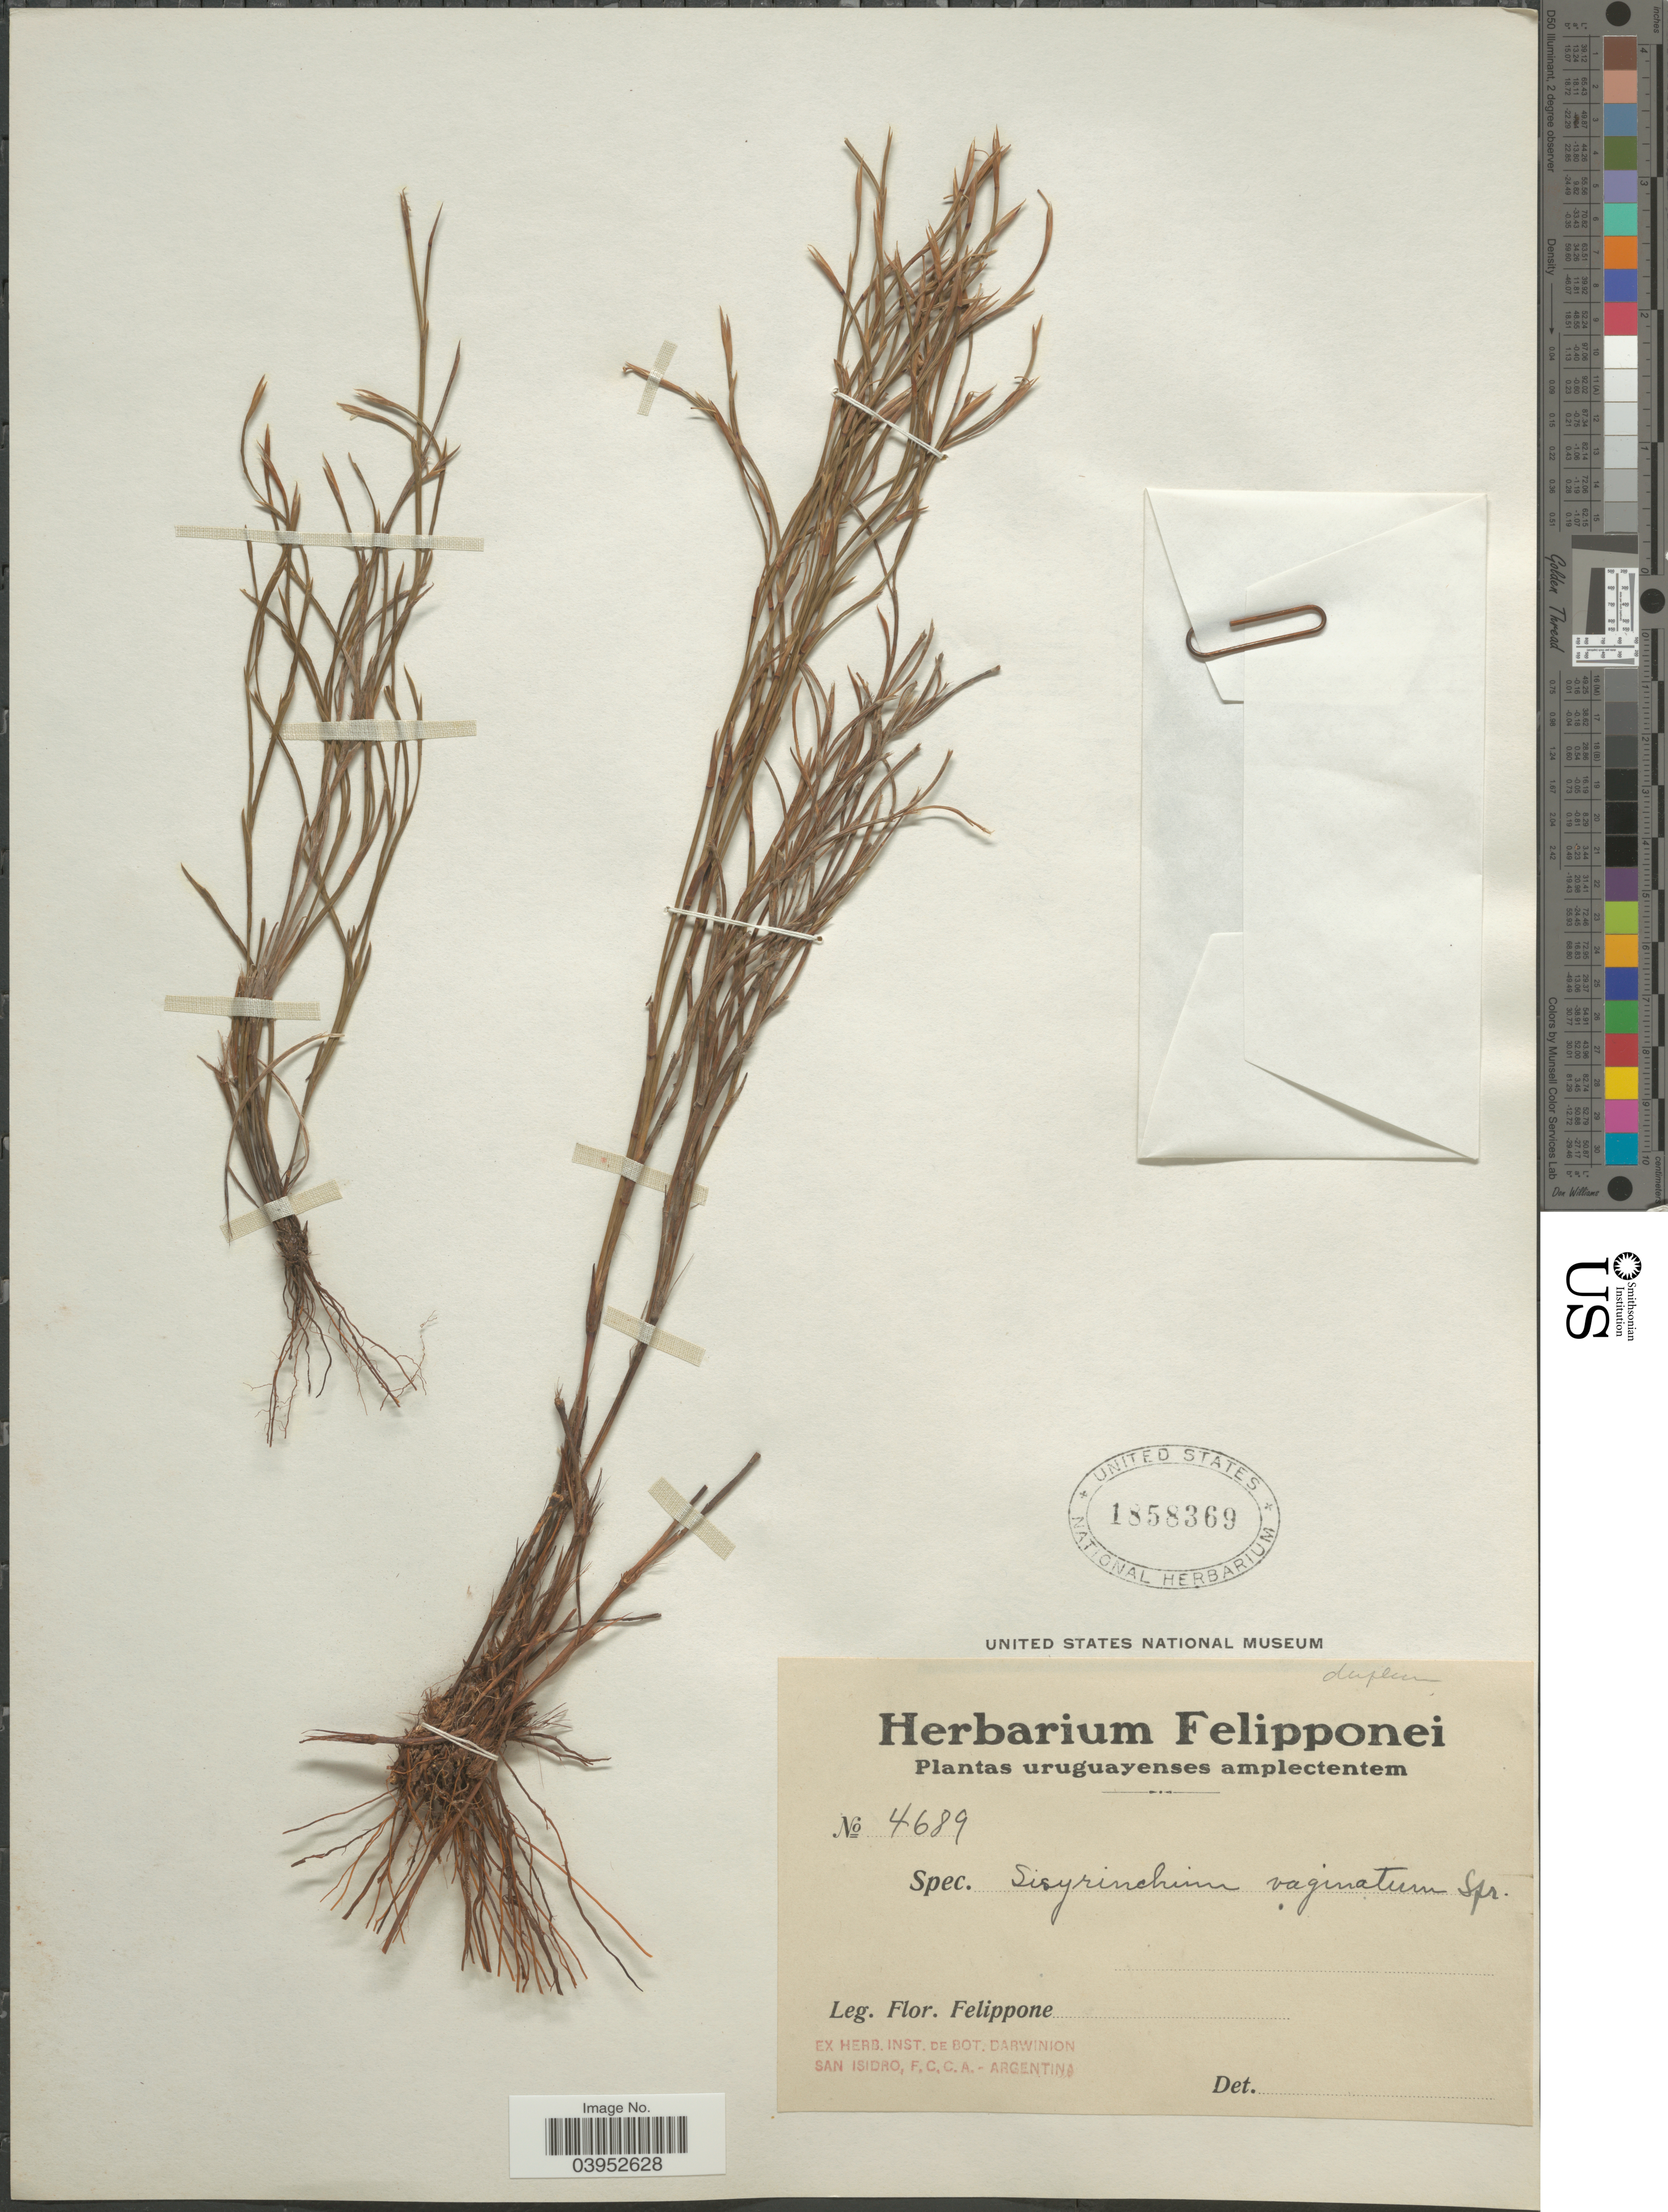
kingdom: Plantae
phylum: Tracheophyta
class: Liliopsida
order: Asparagales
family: Iridaceae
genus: Sisyrinchium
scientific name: Sisyrinchium vaginatum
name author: Spreng.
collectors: F. Felippone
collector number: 4689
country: Uruguay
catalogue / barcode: US 1858369